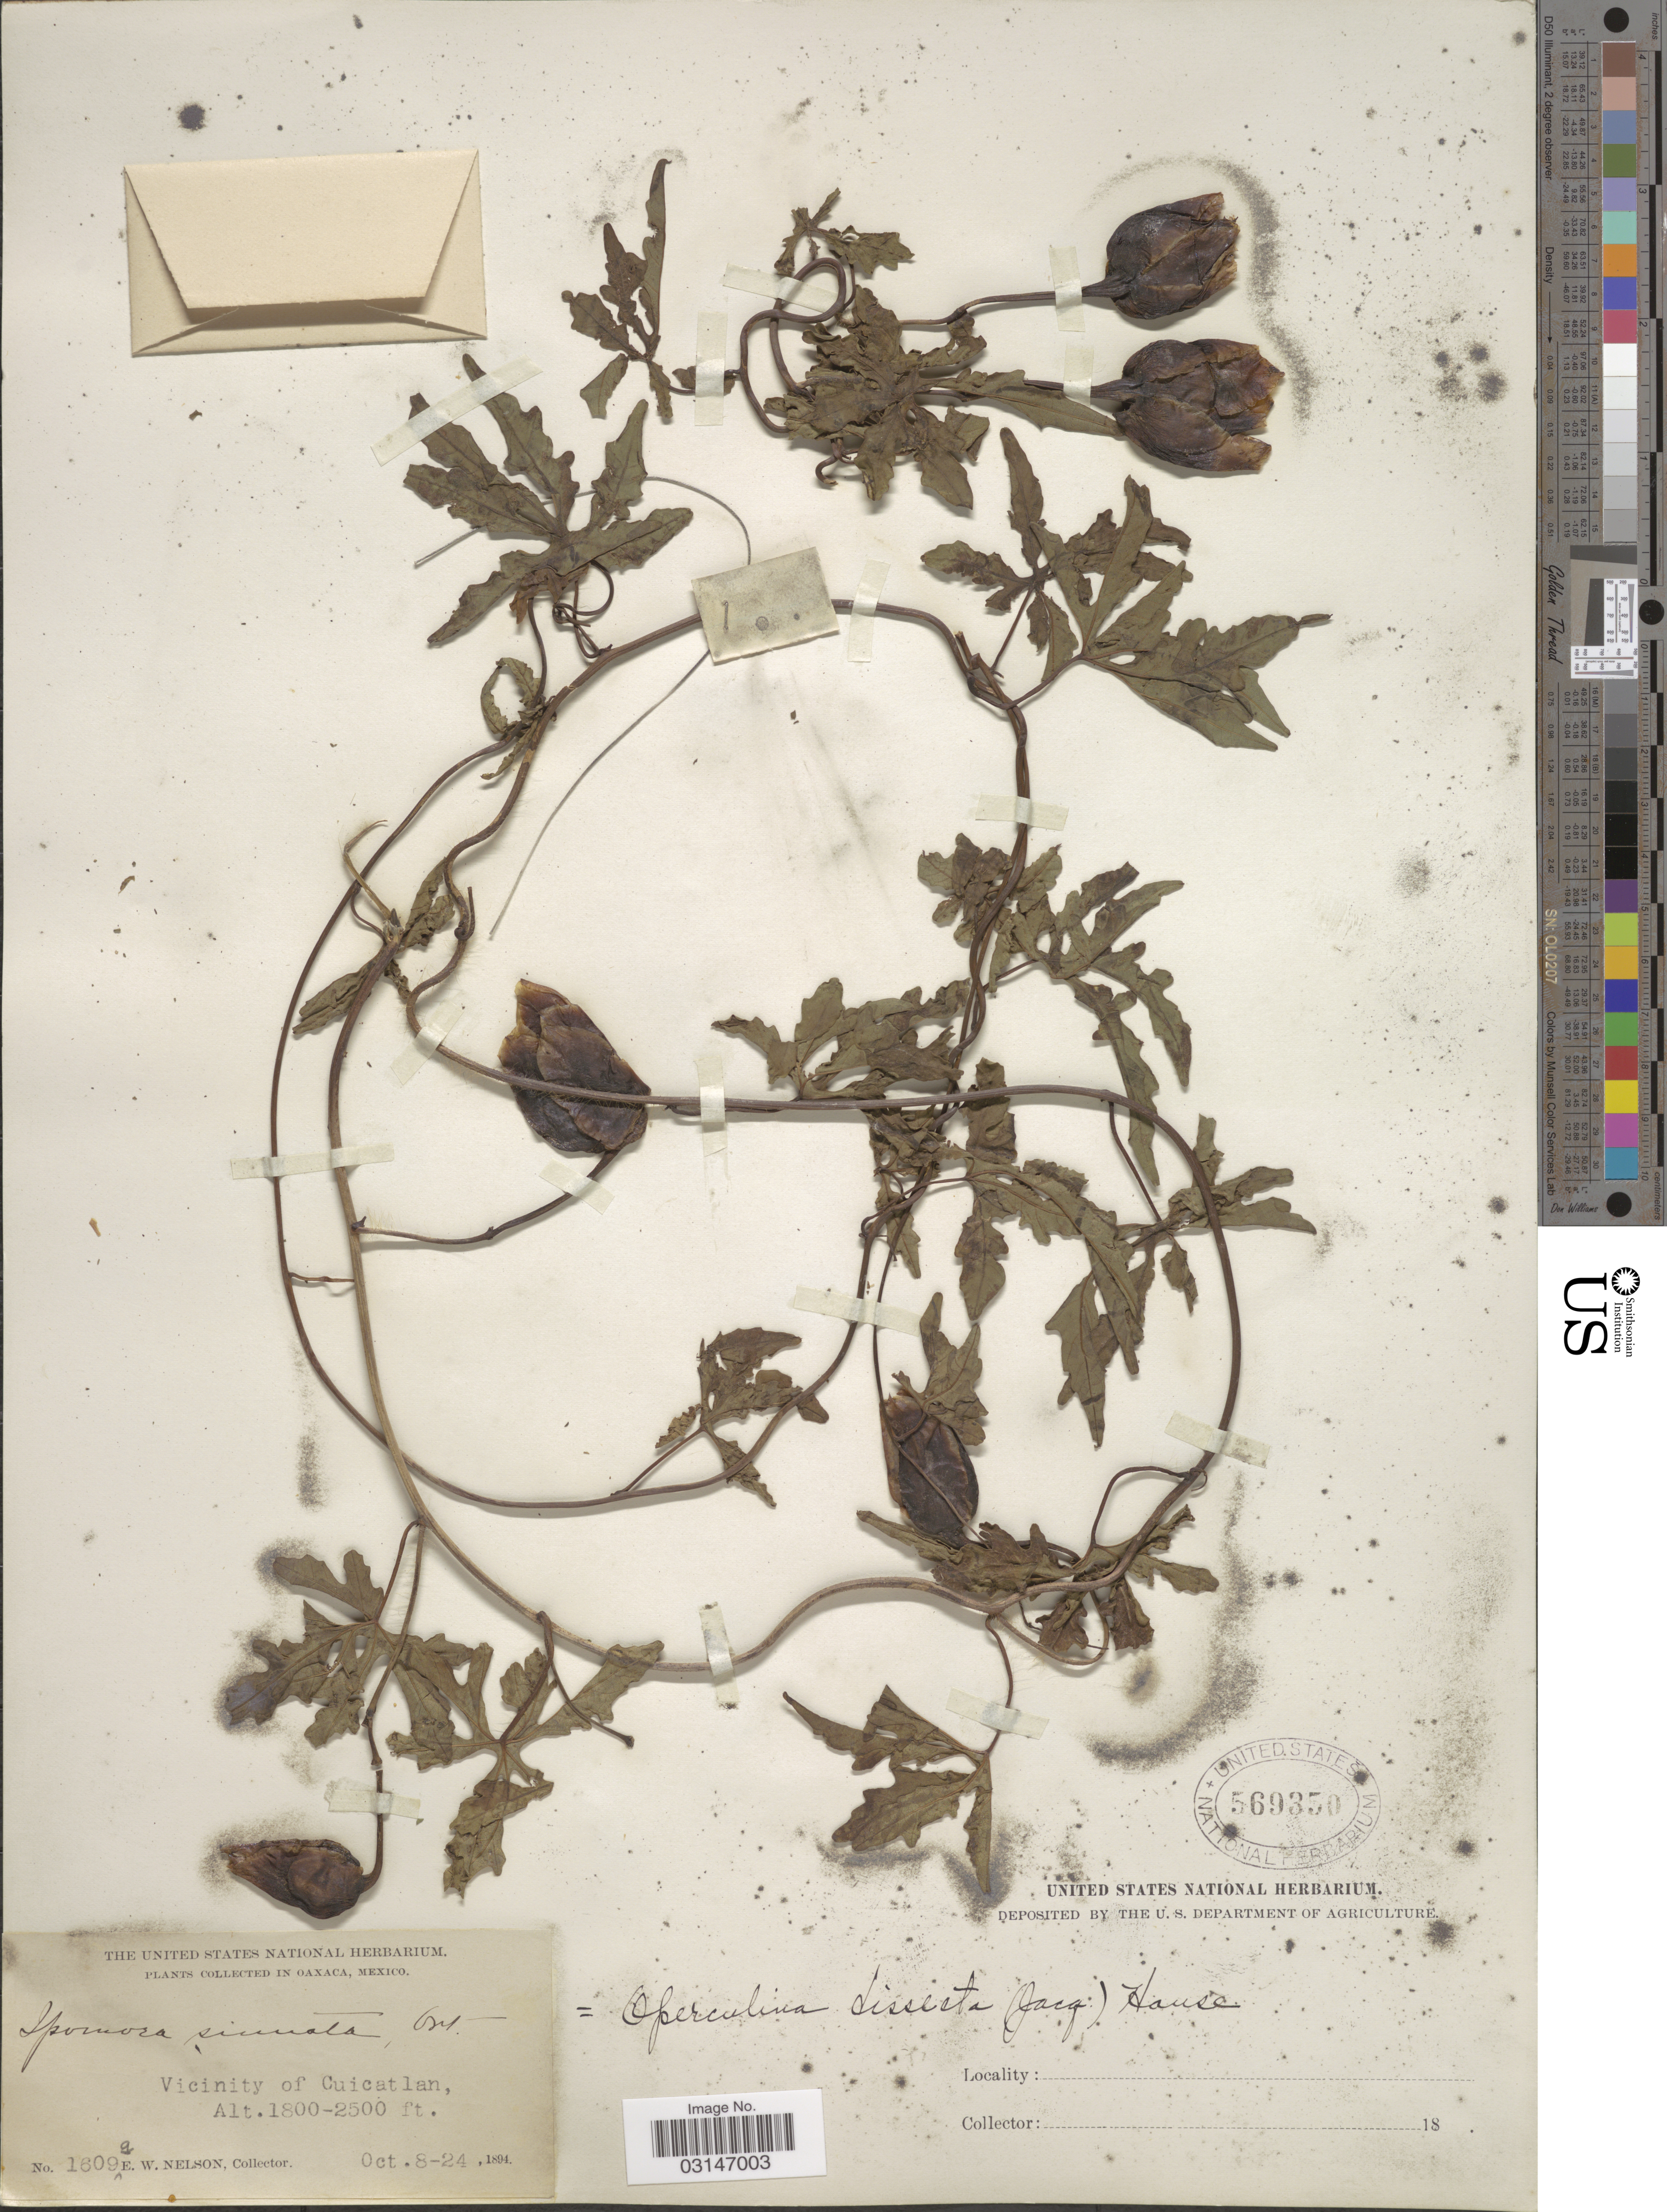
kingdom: Plantae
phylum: Tracheophyta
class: Magnoliopsida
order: Solanales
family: Convolvulaceae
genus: Distimake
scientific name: Distimake dissectus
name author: (Jacq.) A. R. Simões & Staples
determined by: Strong, Mark T., (BOT), Smithsonian Institution - National Museum of Natural History (UNITED STATES)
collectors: E. W. Nelson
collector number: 1609g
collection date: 1894-10-08/1894-10-24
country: Mexico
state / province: Oaxaca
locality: Vicinity of Cuicatlan.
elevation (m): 549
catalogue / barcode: US 569350